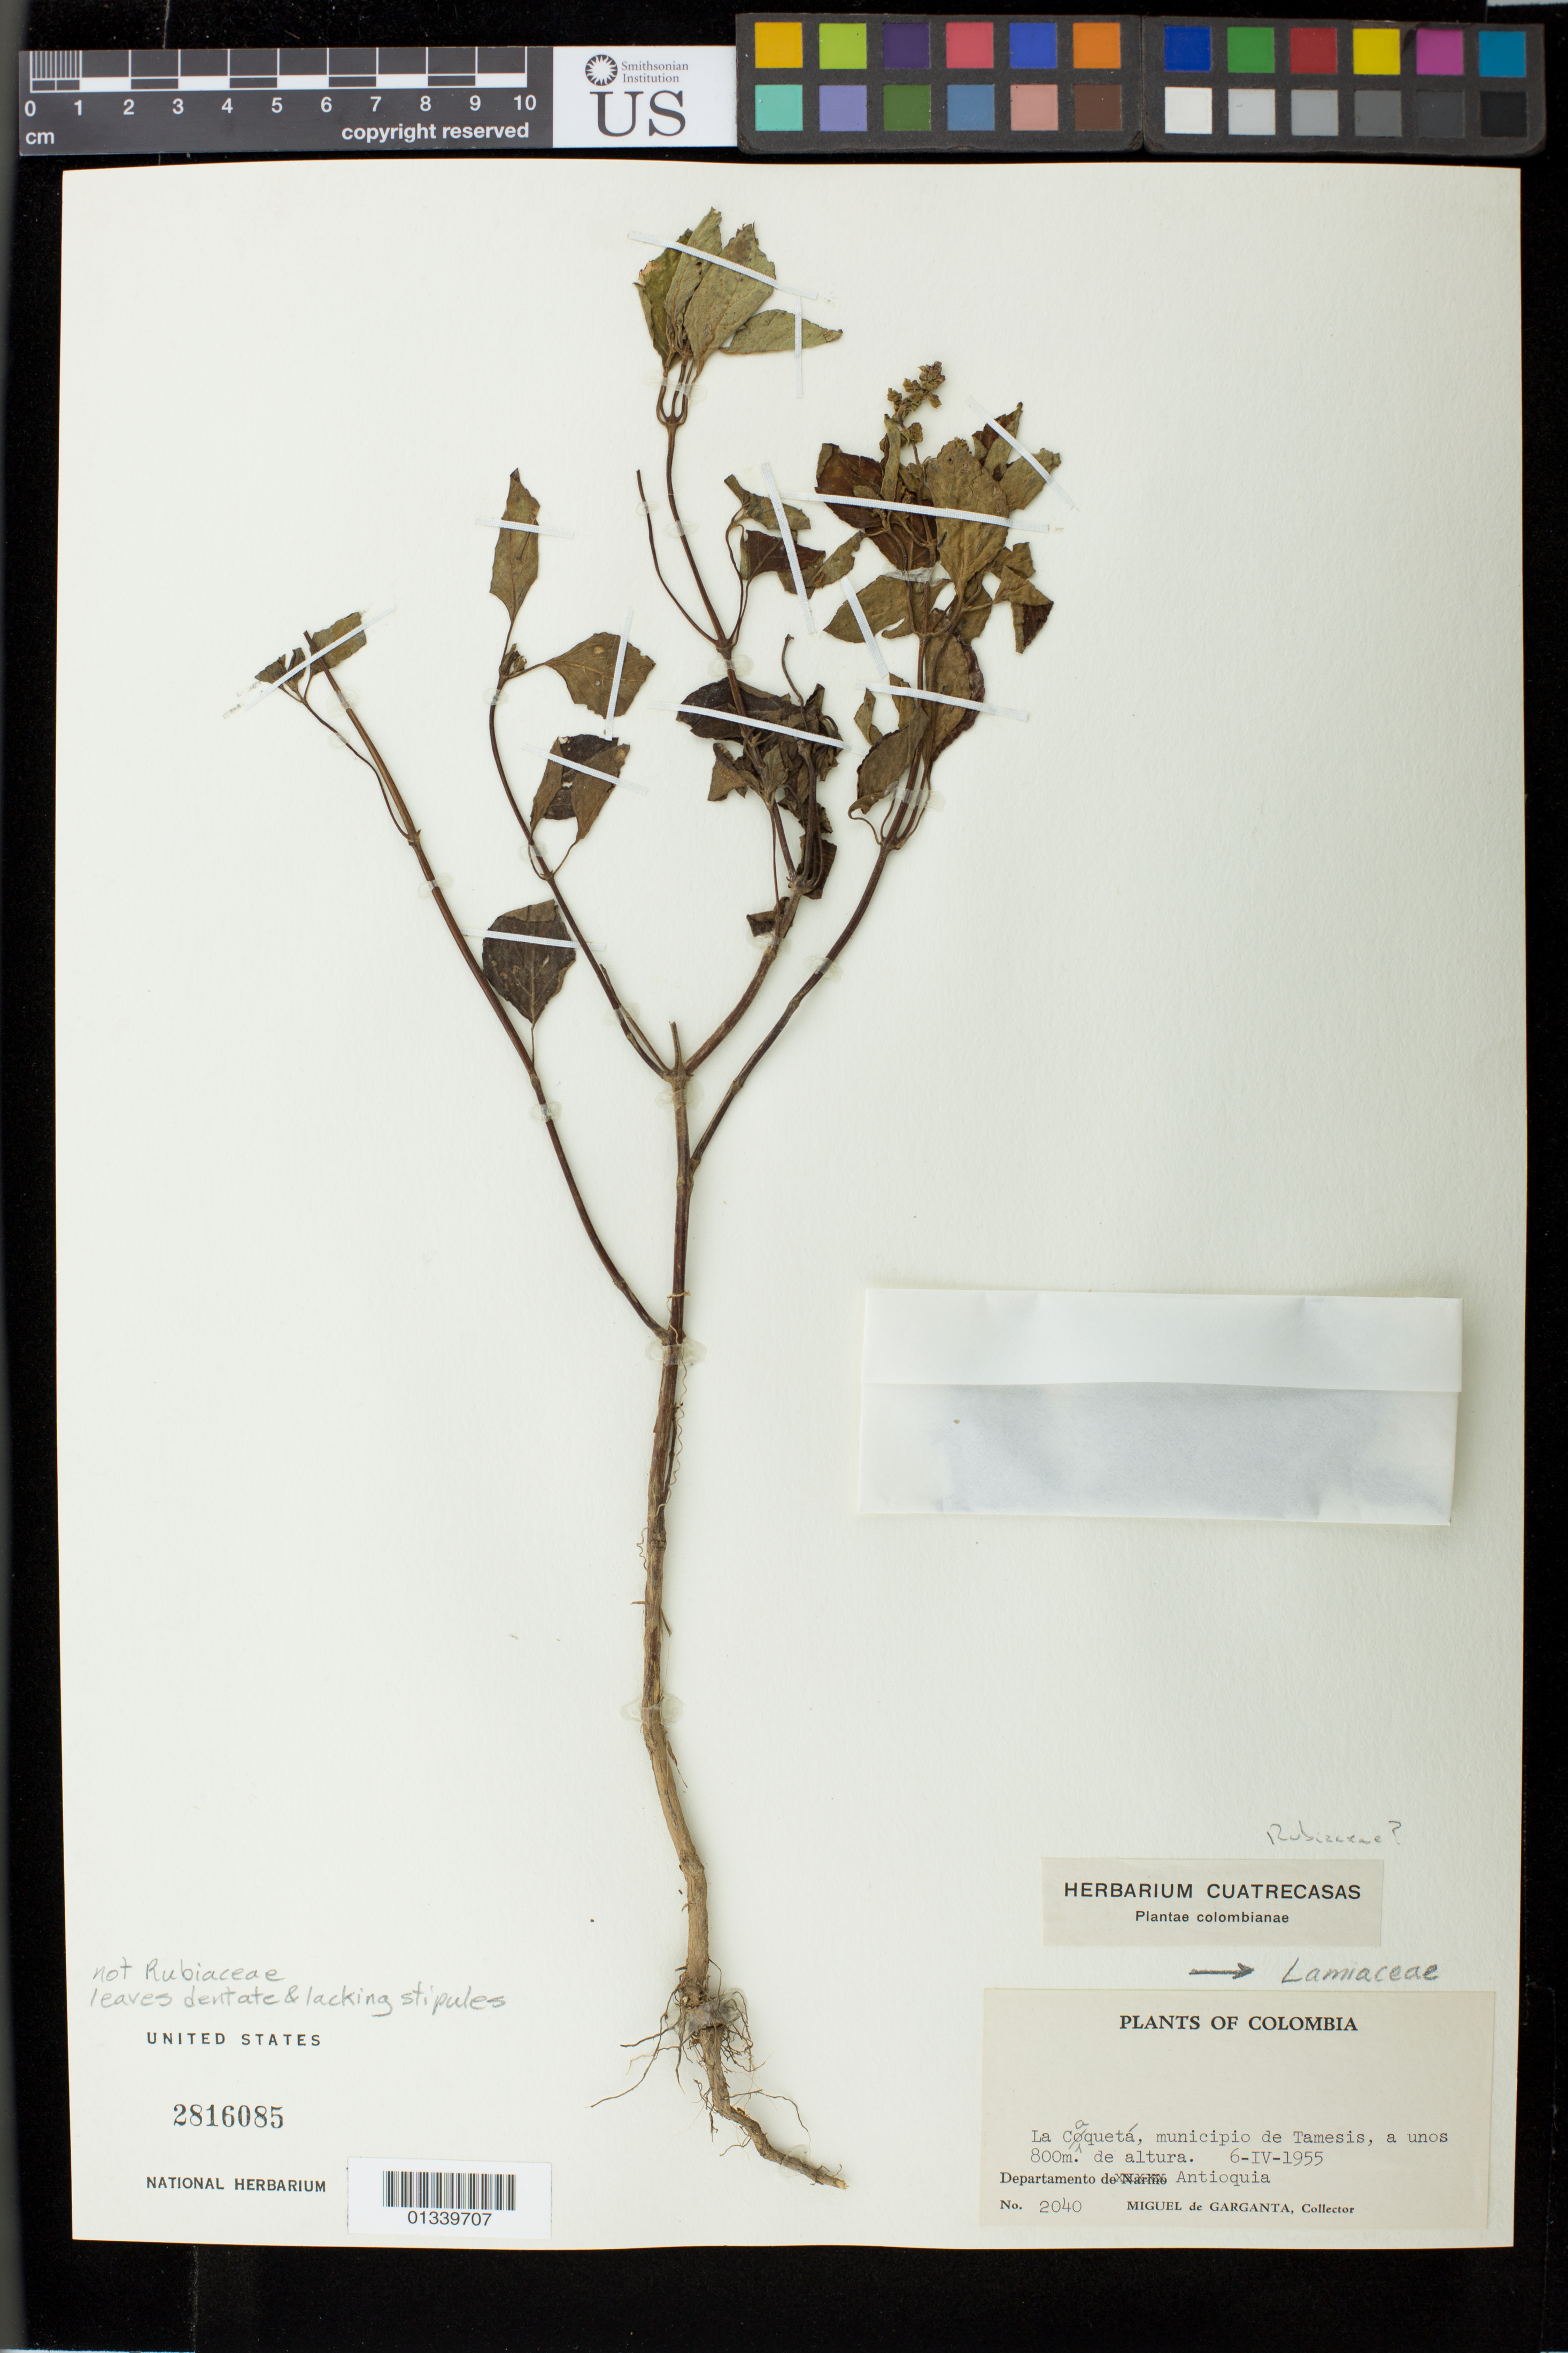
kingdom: Plantae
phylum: Tracheophyta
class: Magnoliopsida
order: Lamiales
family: Lamiaceae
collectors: M. Garganta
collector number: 2040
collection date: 1955-04-06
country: Colombia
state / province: Antioquia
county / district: Tamesis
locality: La Coqueta, municipio de Tamesis.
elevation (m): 800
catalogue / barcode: US 2816085